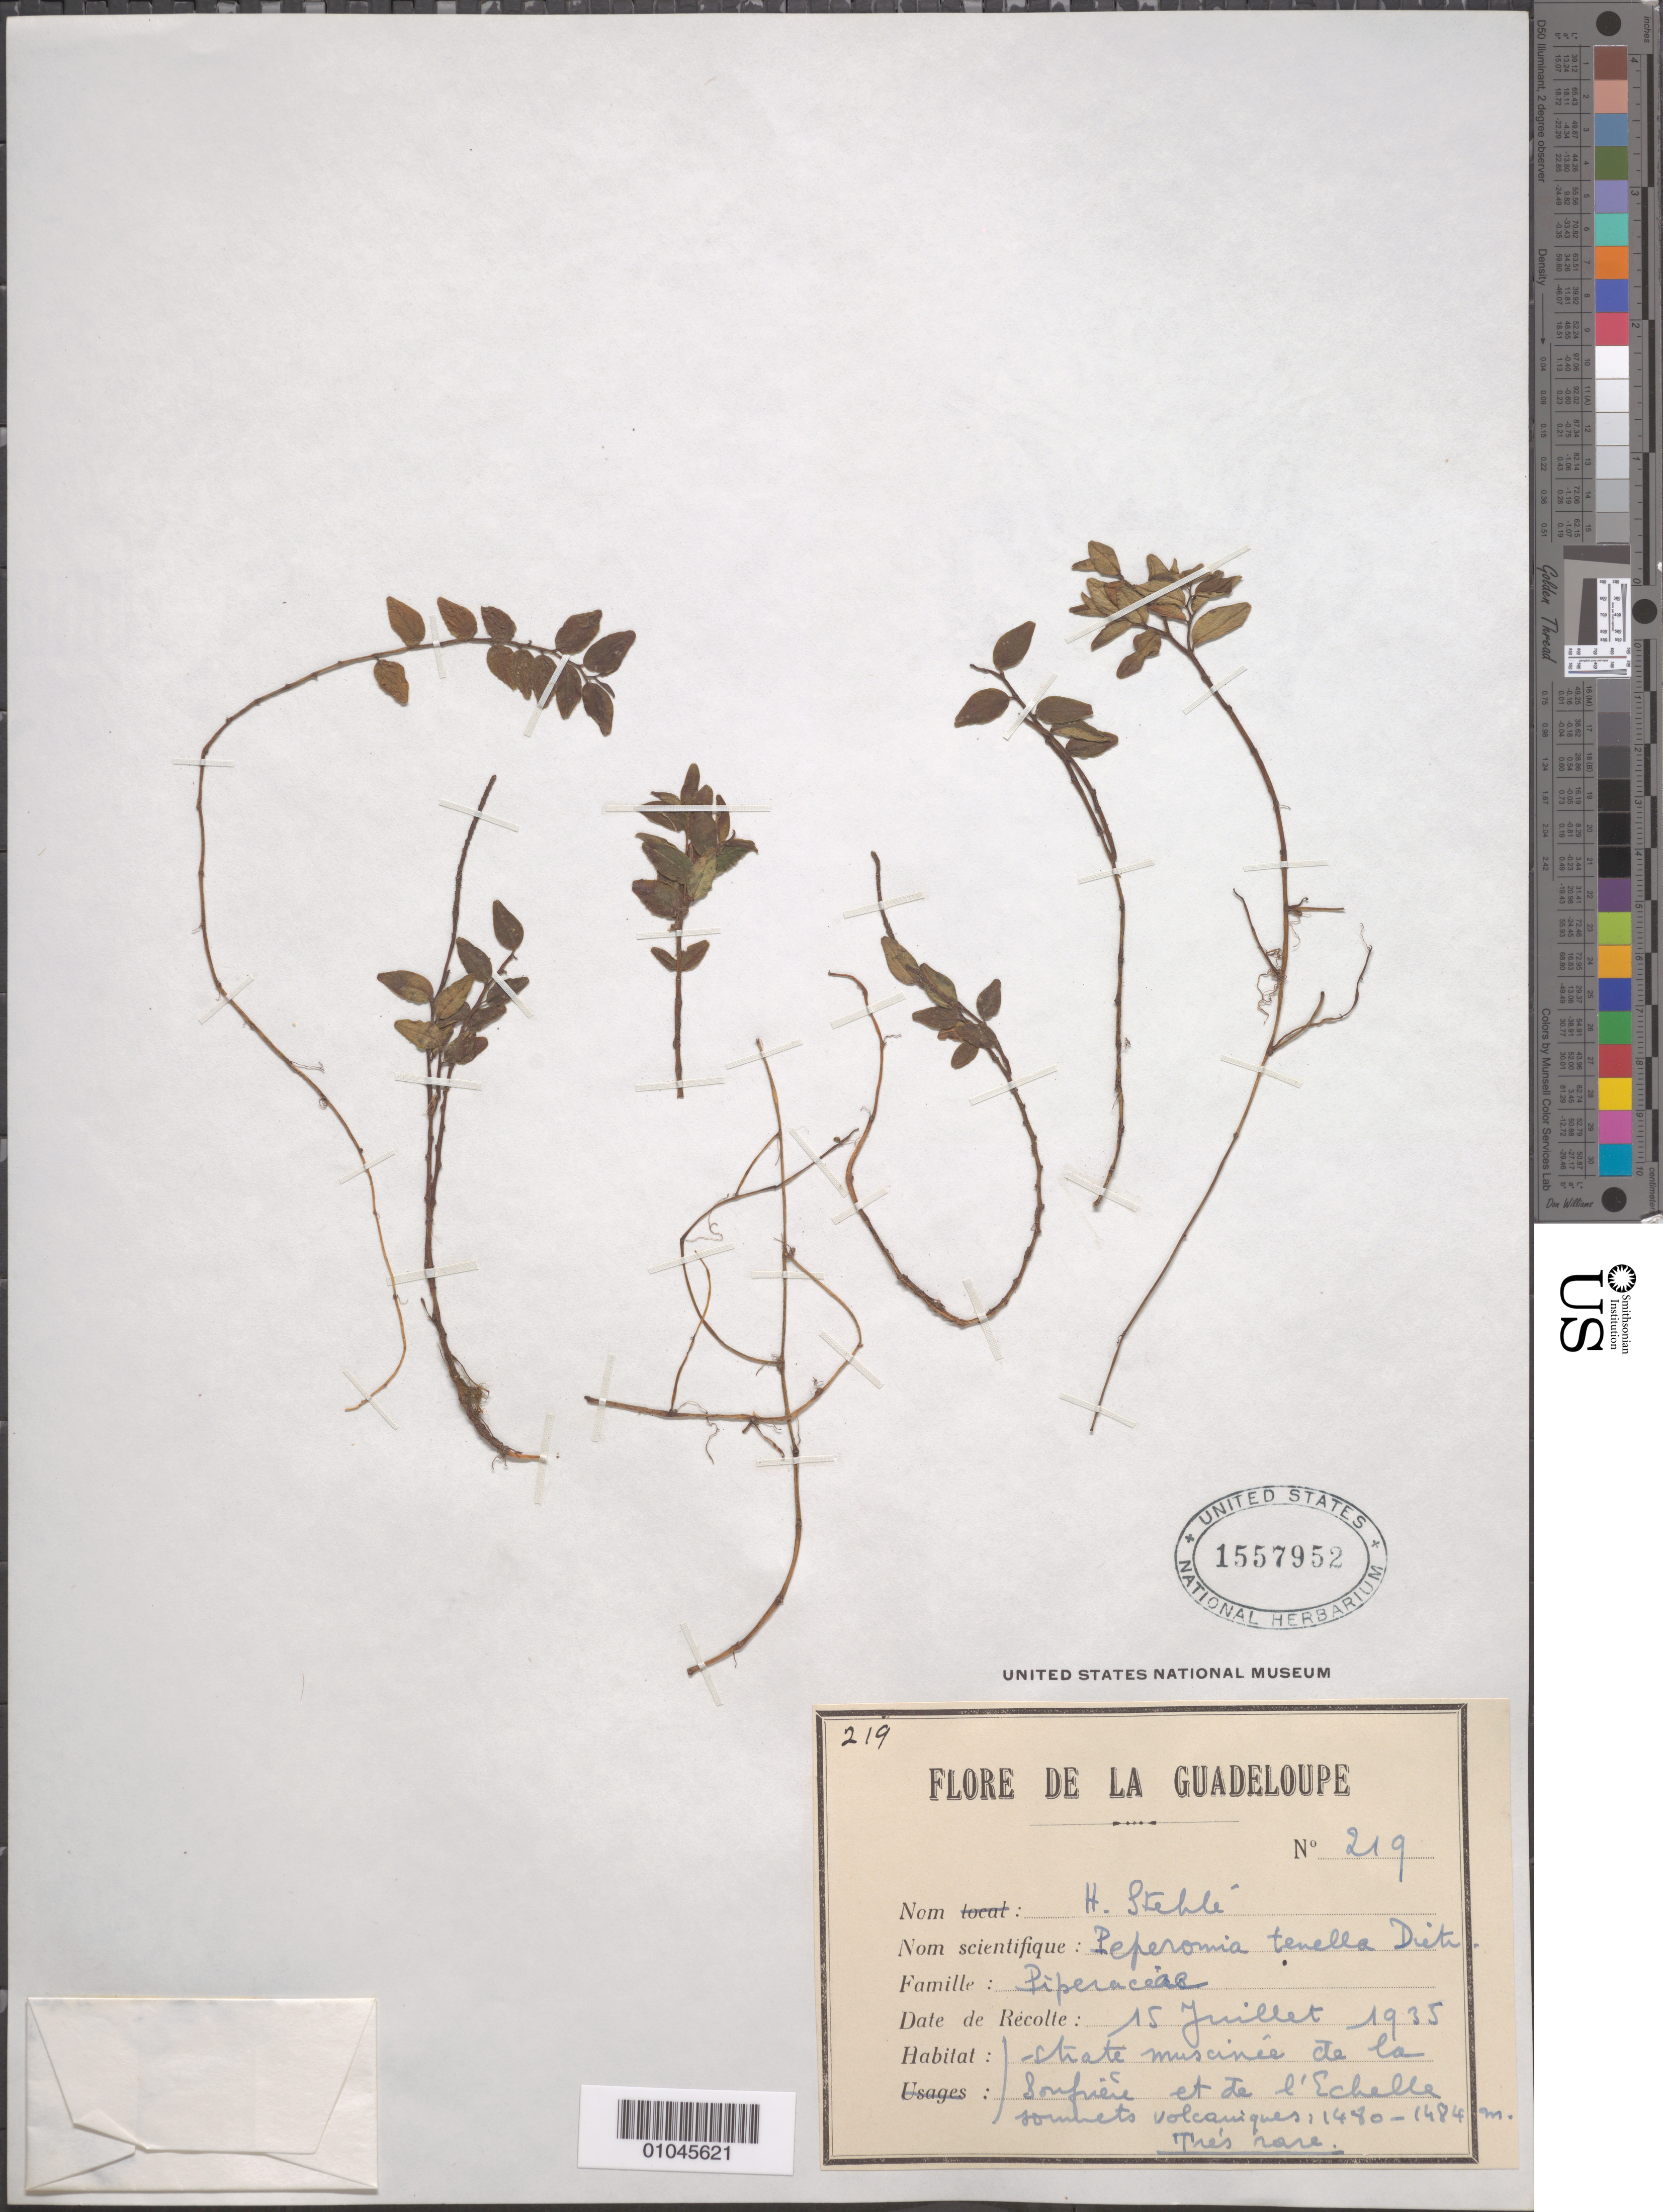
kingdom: Plantae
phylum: Tracheophyta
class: Magnoliopsida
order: Piperales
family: Piperaceae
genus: Peperomia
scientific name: Peperomia tenella var. tenella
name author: (Sw.) A. Dietr.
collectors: H. Stehlé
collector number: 219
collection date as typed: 15 Jul 1935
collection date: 1935-07-15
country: Guadeloupe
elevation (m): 1480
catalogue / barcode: US 1557952